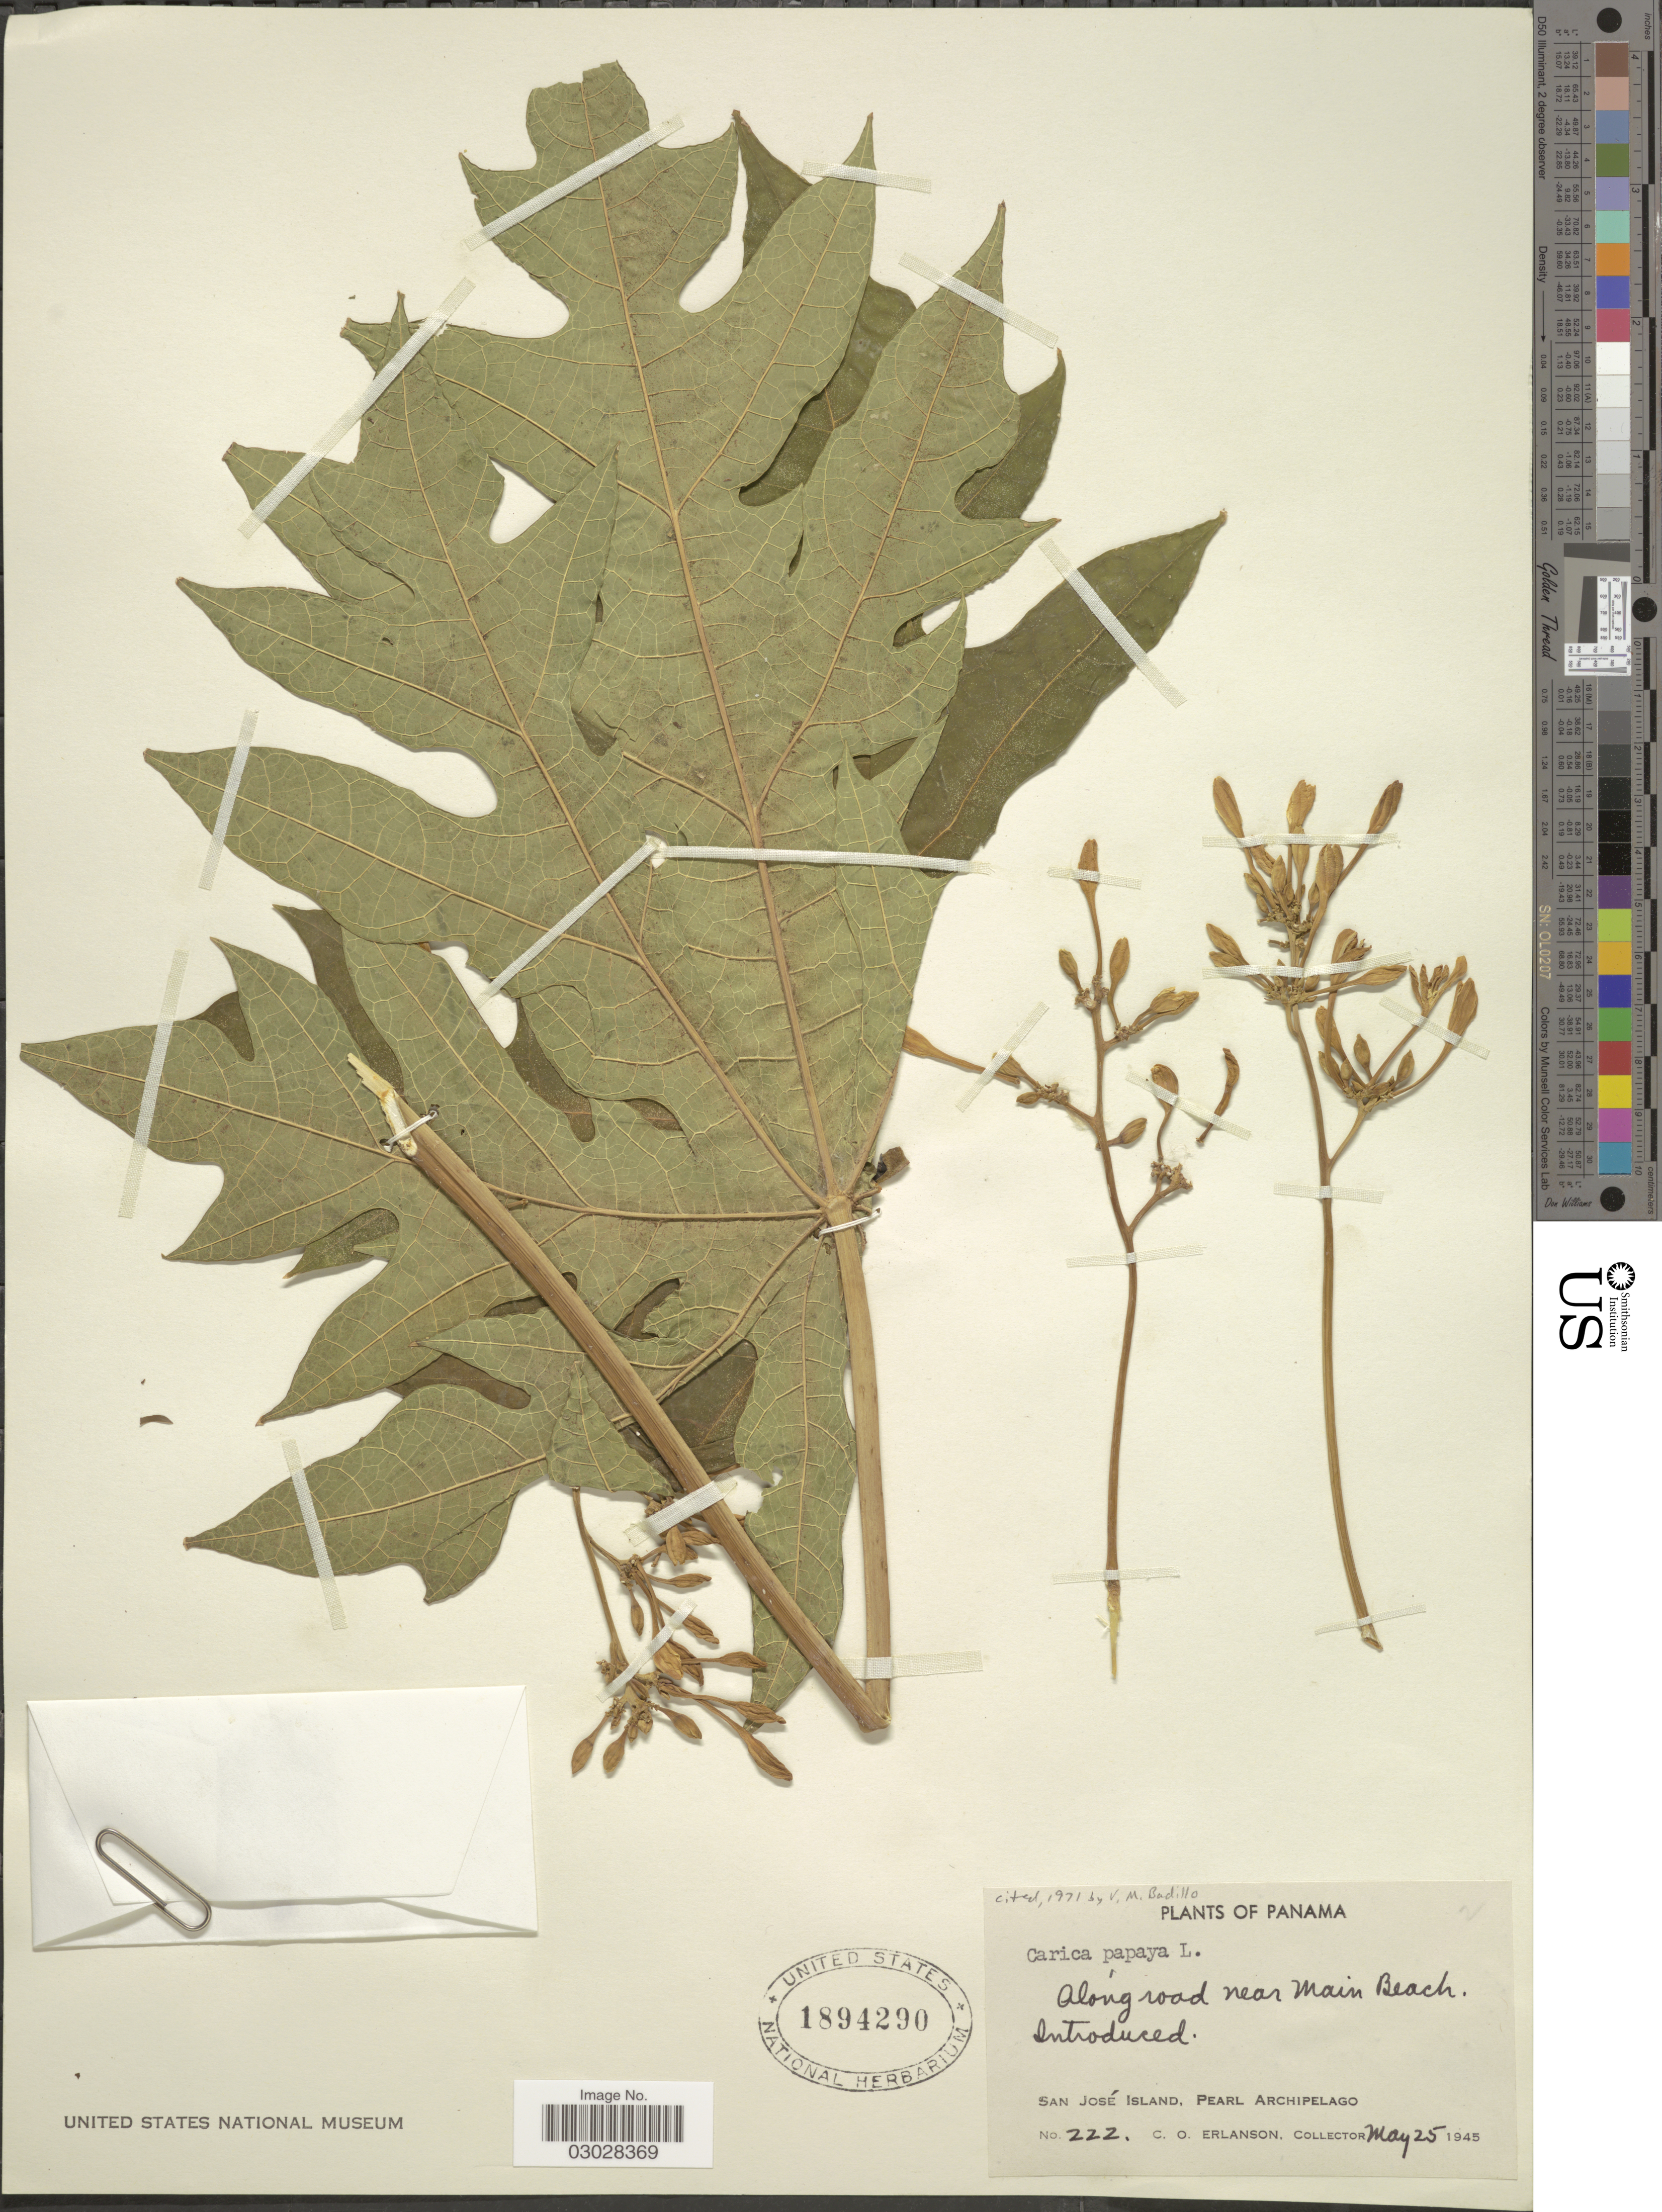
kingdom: Plantae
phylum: Tracheophyta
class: Magnoliopsida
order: Brassicales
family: Caricaceae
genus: Carica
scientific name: Carica papaya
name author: L.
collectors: C. O. Erlanson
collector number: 222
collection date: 1945-05-25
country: Panama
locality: Along road near Main Beach, San José Island, Pearl Archipelago.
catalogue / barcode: US 1894290